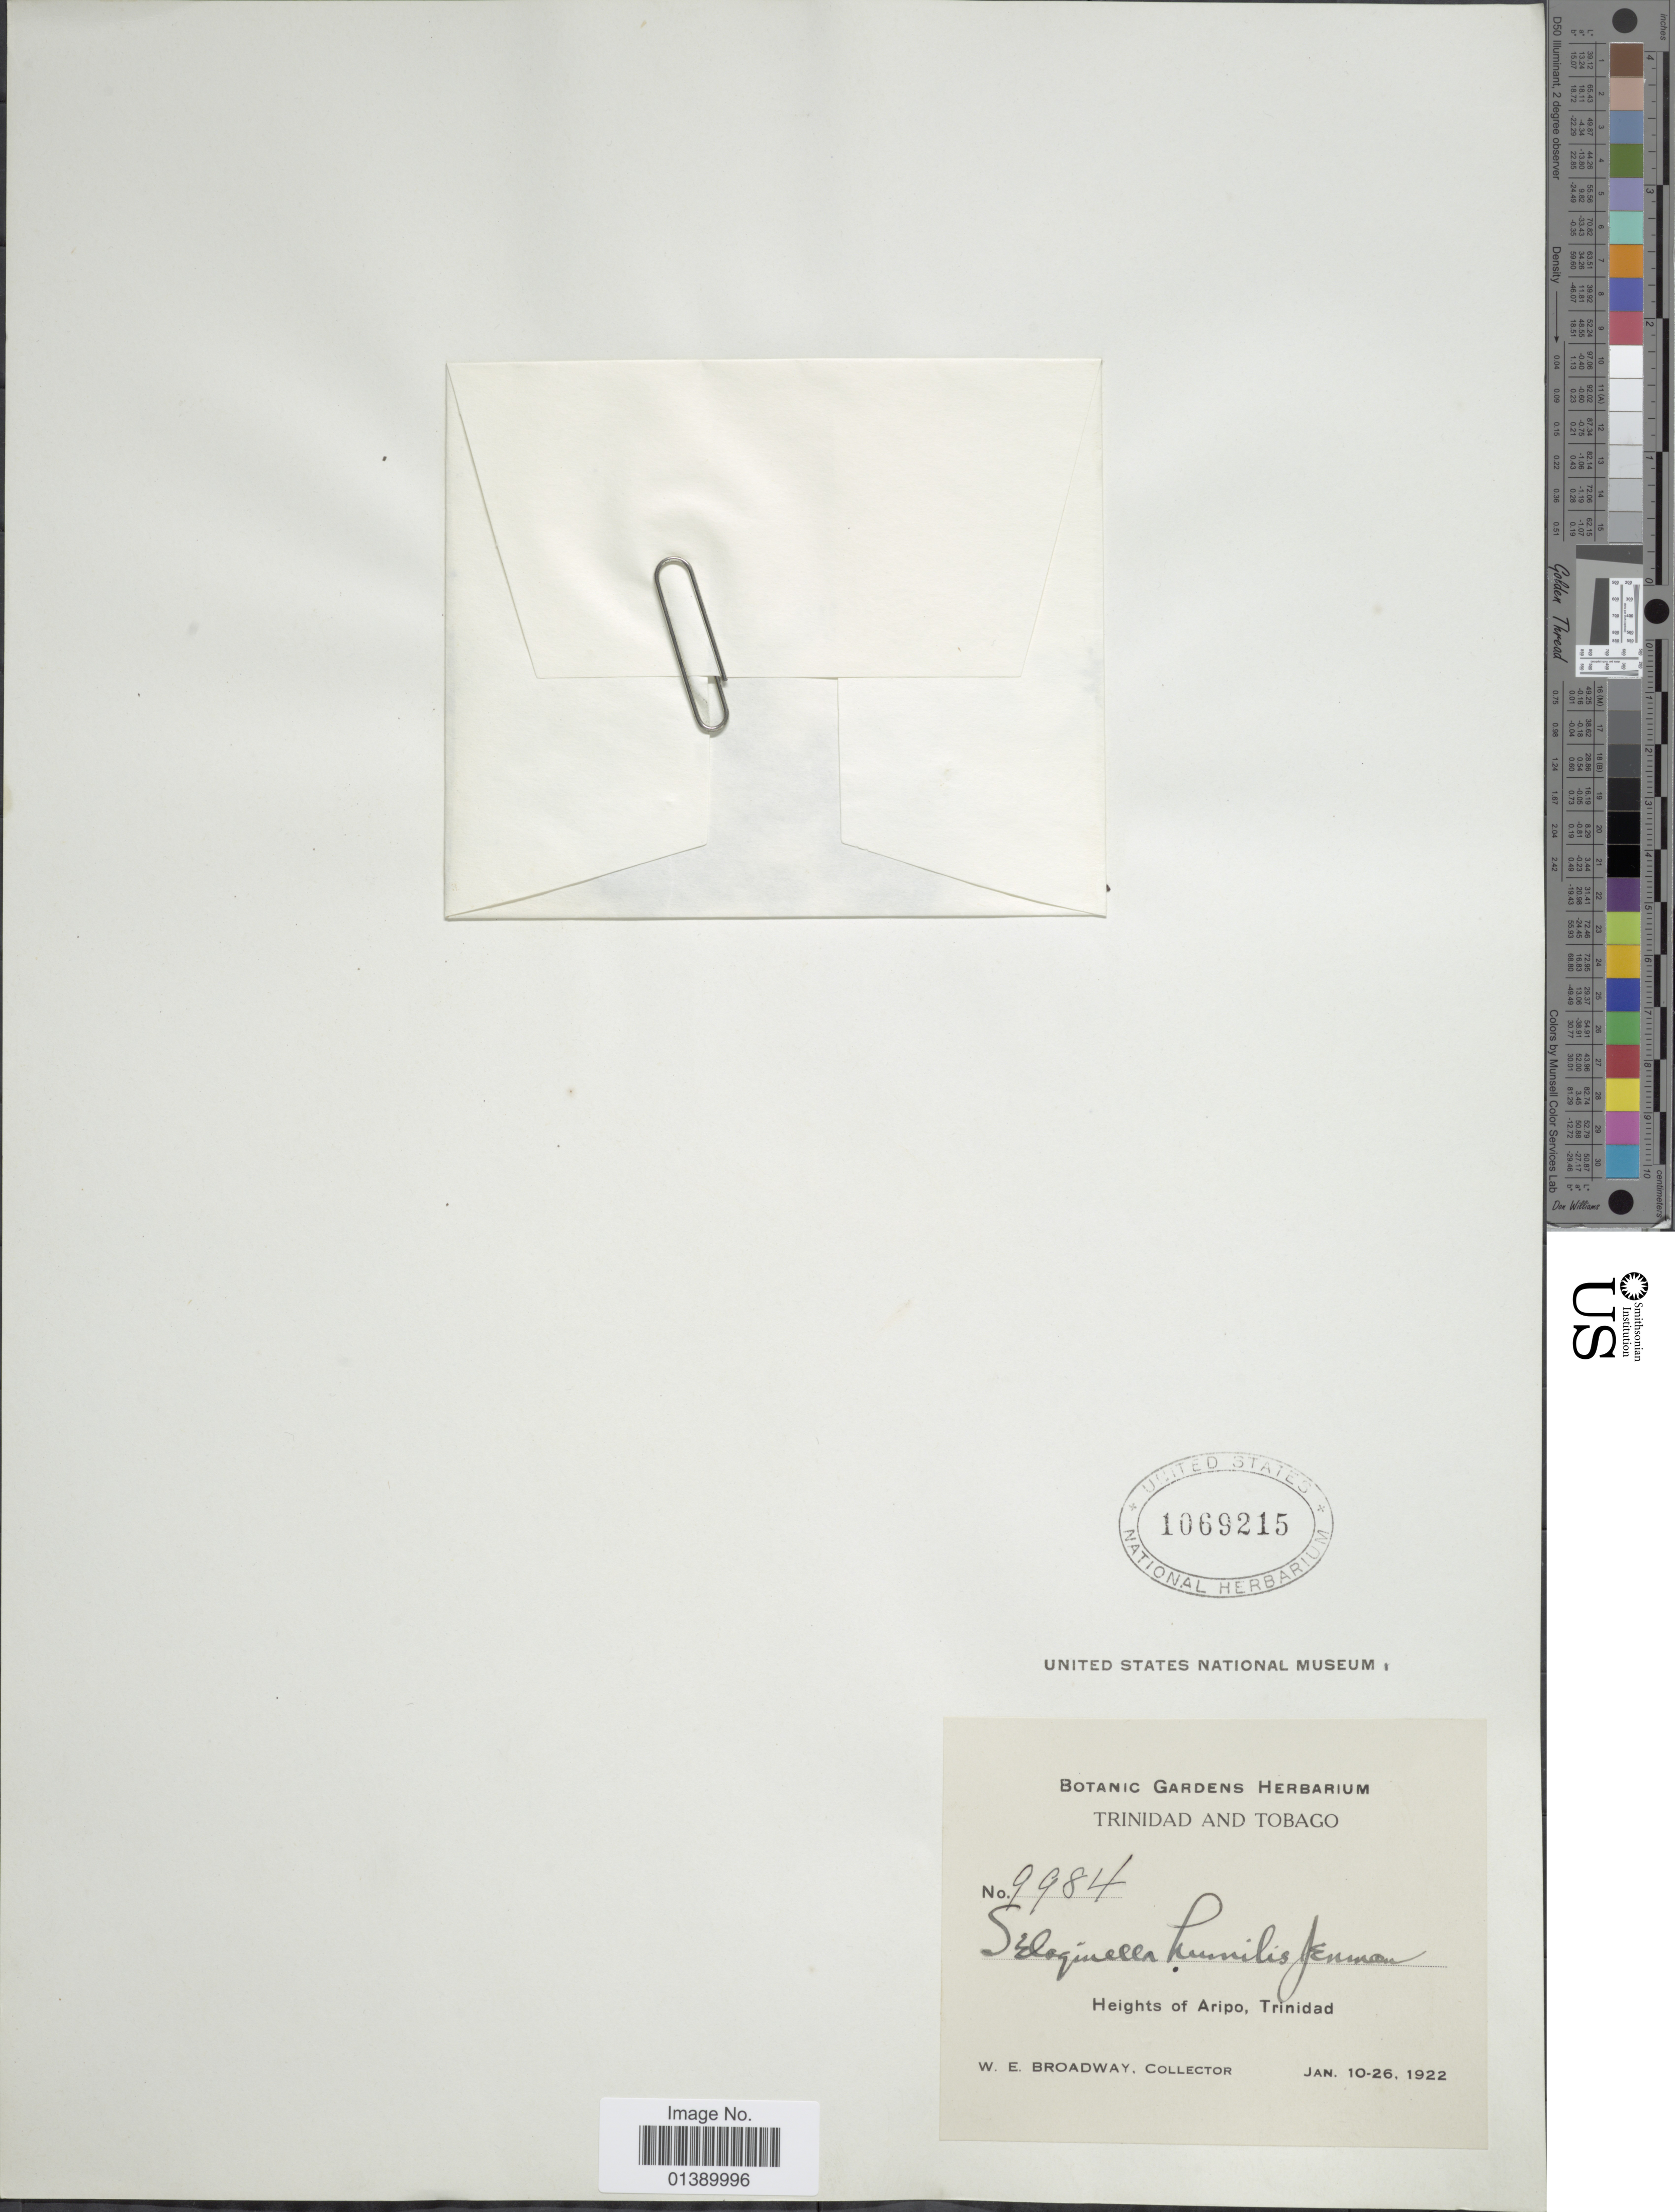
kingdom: Plantae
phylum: Tracheophyta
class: Lycopodiopsida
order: Selaginellales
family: Selaginellaceae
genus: Selaginella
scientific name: Selaginella trifurcata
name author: Baker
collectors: W. E. Broadway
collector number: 9984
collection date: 1922-01-10/1922-01-26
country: Trinidad and Tobago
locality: Height of Aripo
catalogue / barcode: US 1069215